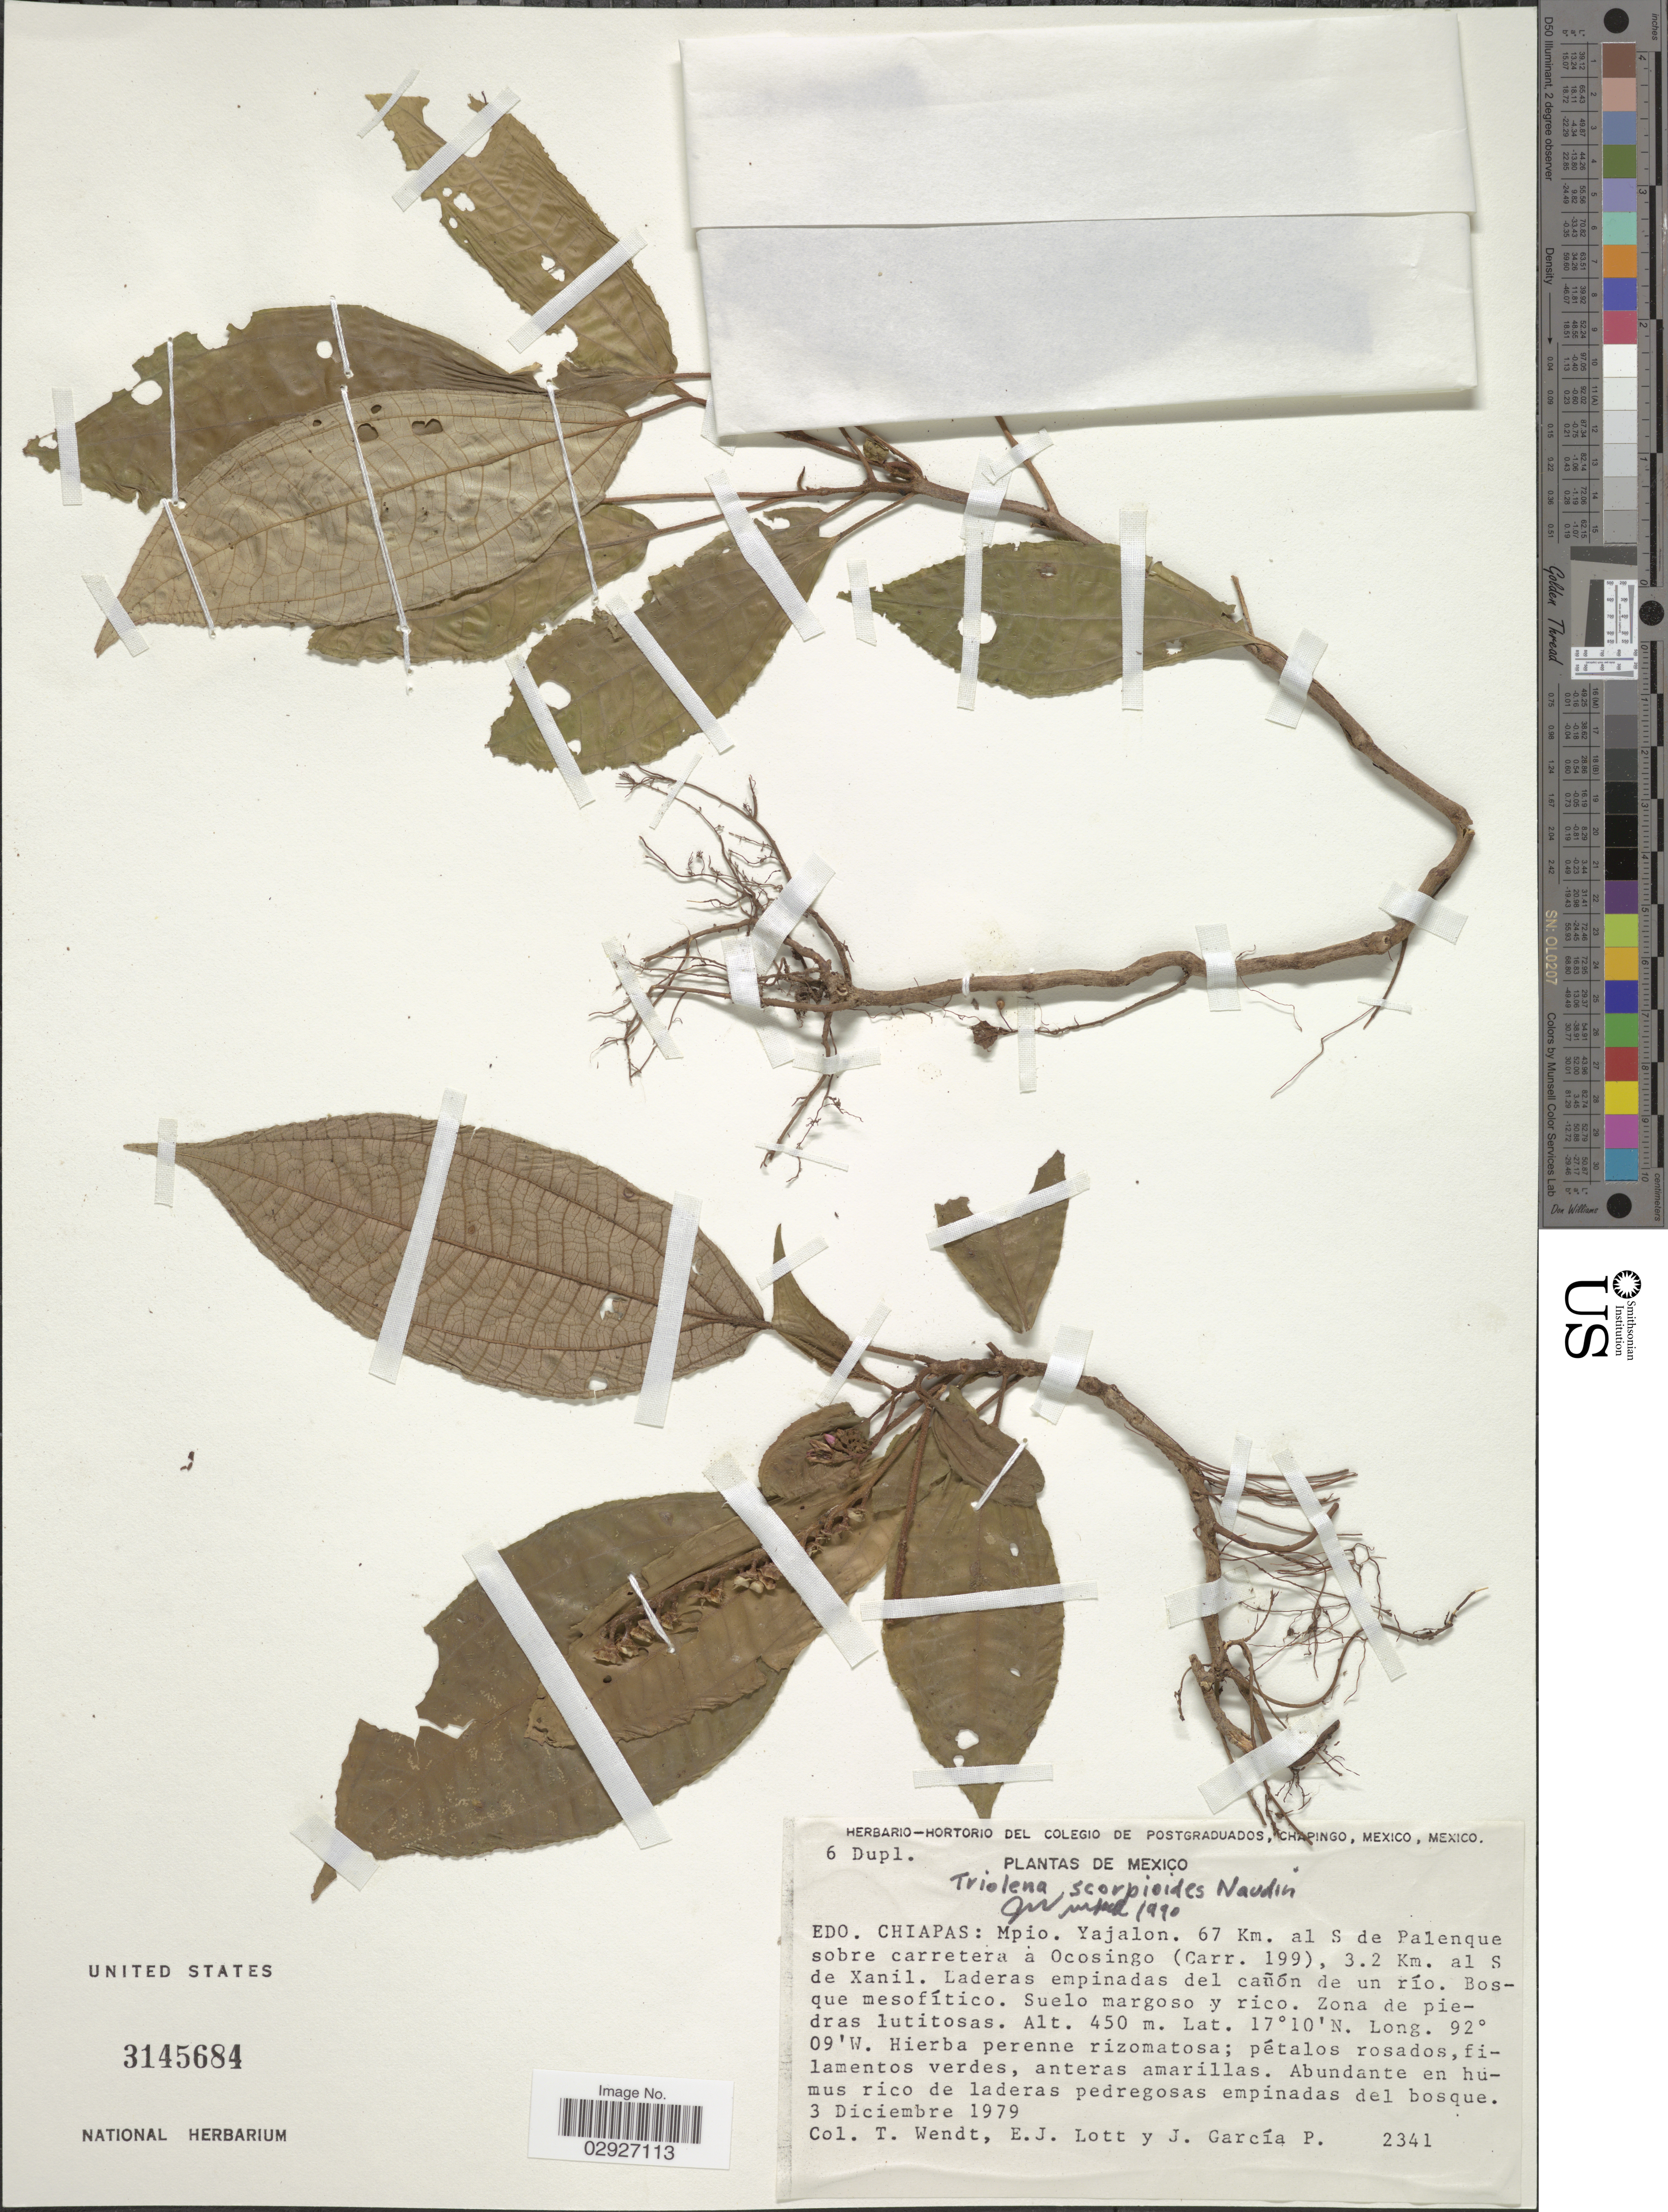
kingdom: Plantae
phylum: Tracheophyta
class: Magnoliopsida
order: Myrtales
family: Melastomataceae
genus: Triolena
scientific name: Triolena scorpioides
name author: Naudin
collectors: T. L. Wendt, E. Lott & J. García-P.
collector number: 2341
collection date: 1979-12-03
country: Mexico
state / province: Chiapas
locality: Mpio. Yajalon, 67 km. al S de Palenque sobre carretera á Ocosingo (Carr. 199), 3.2 Km. al S de Xanil.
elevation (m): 450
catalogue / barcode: US 3145684